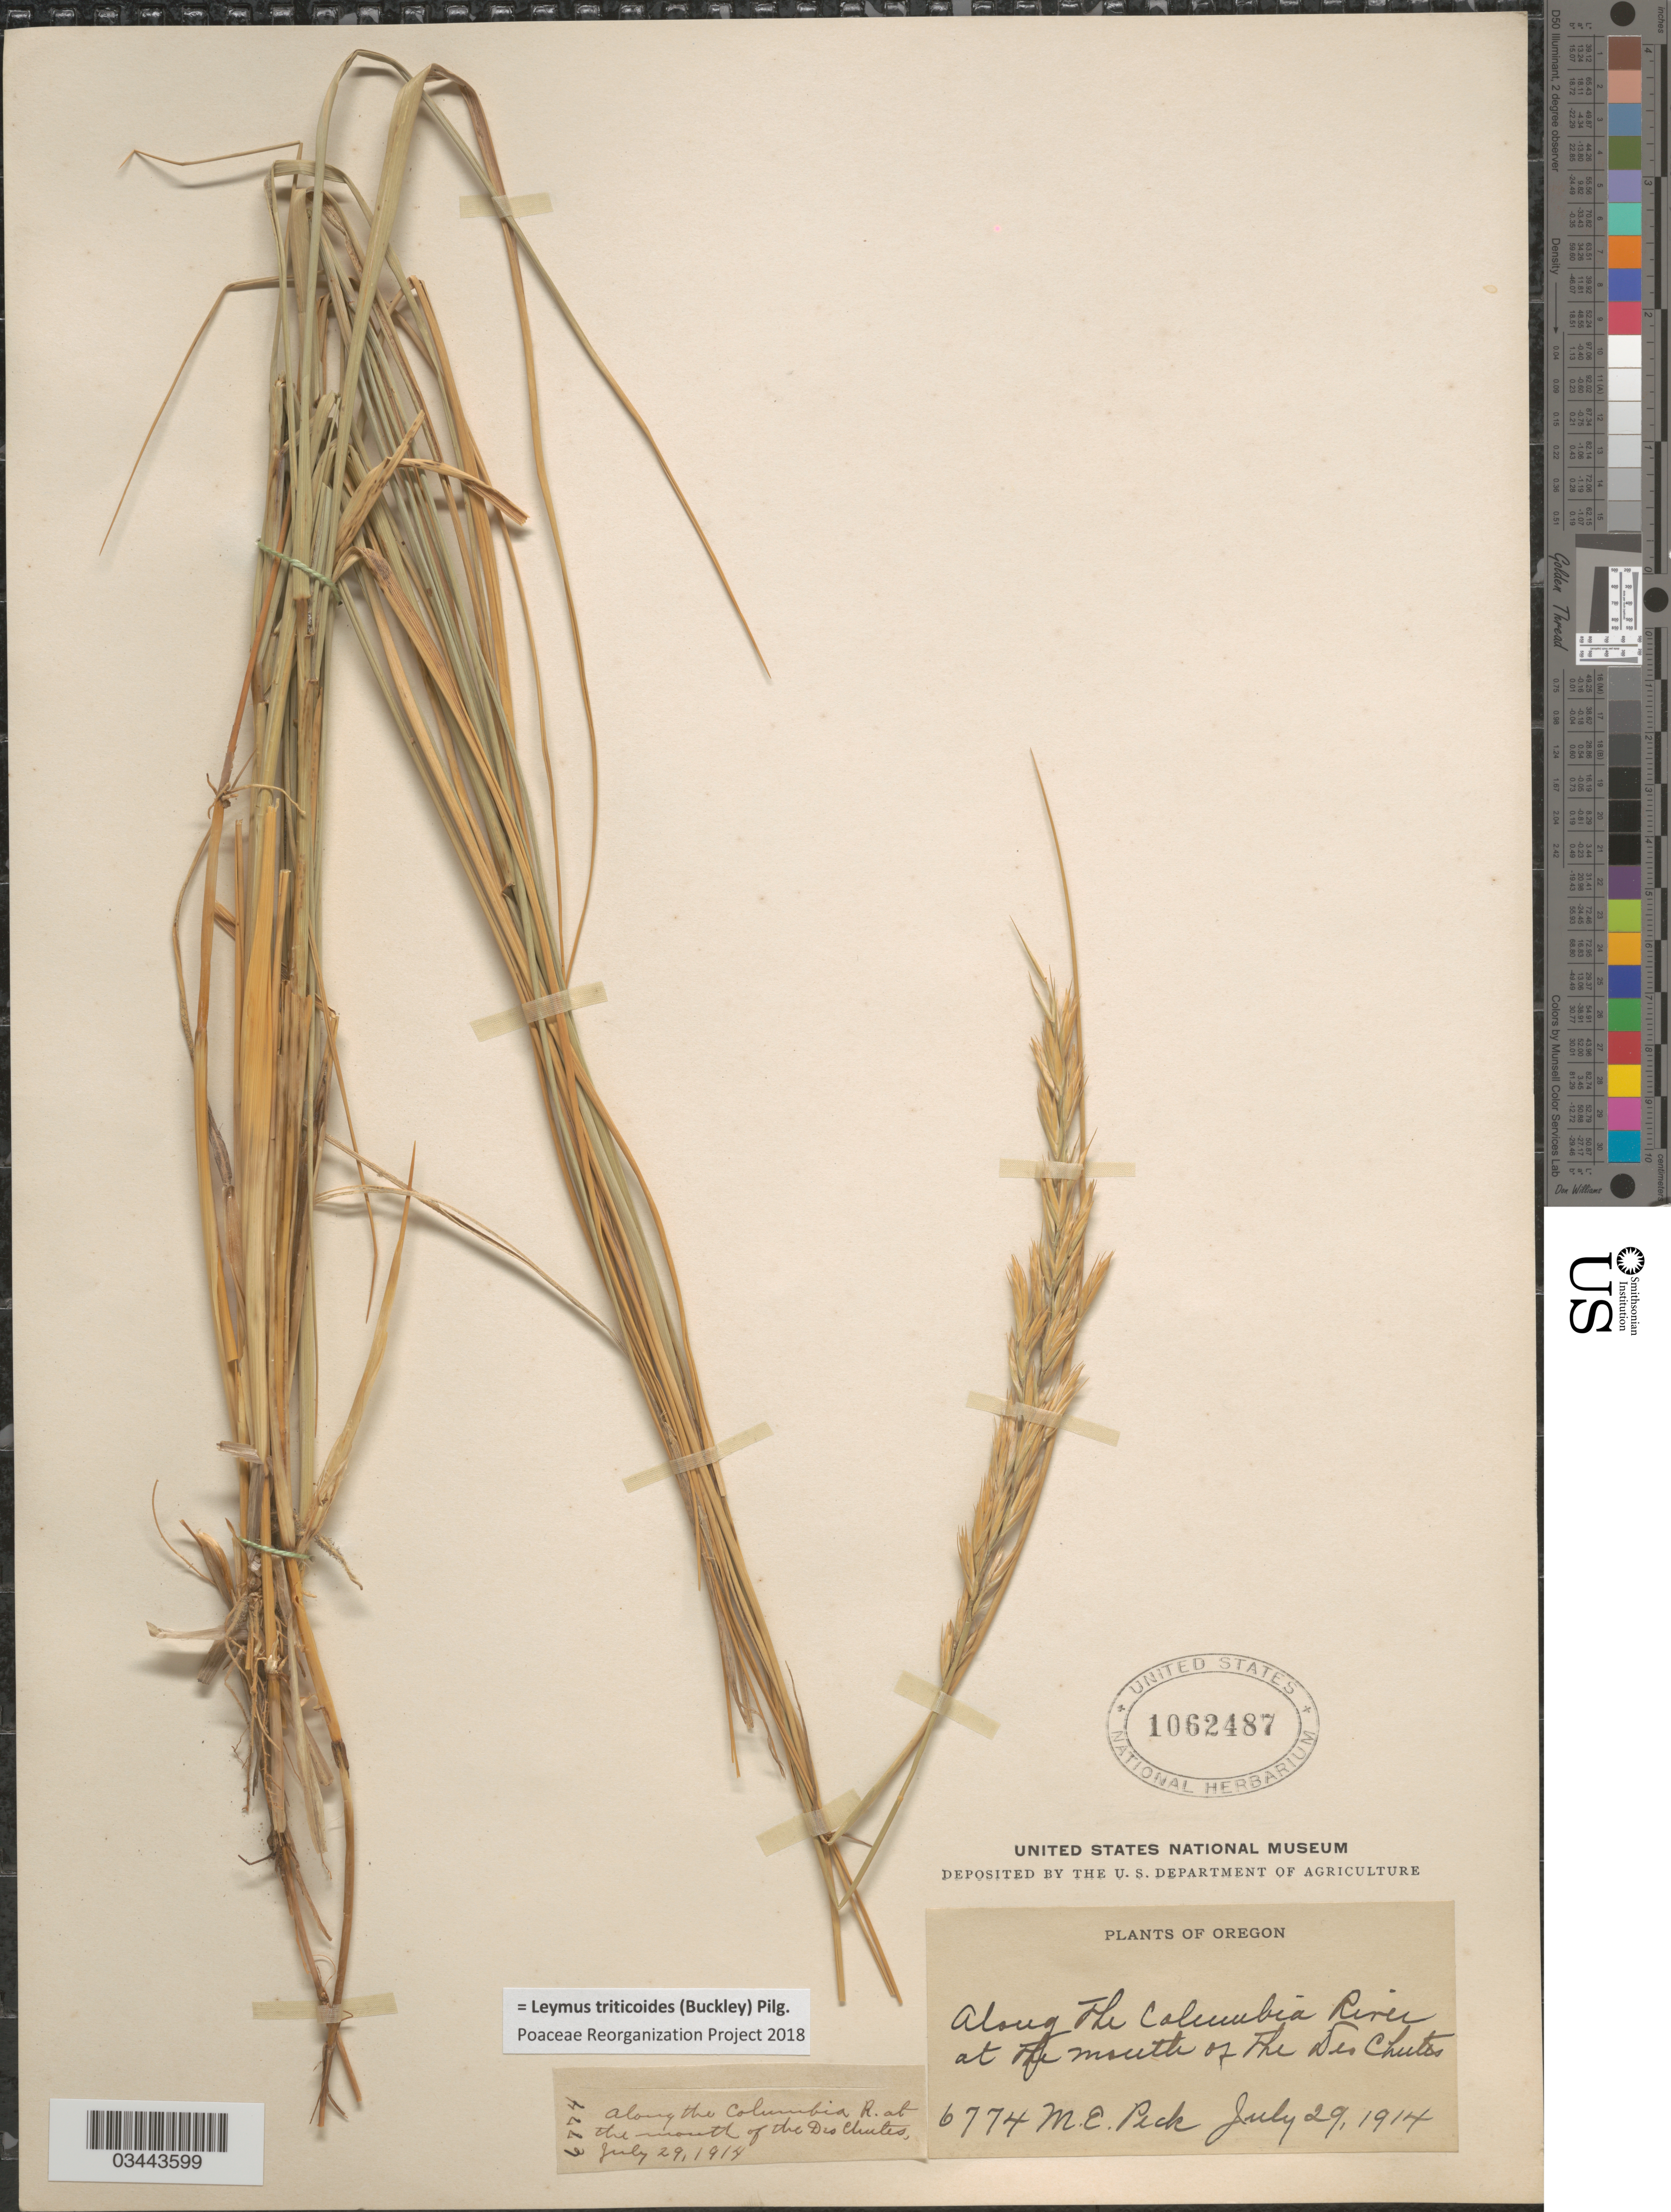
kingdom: Plantae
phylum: Tracheophyta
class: Liliopsida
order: Poales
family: Poaceae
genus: Leymus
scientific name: Leymus triticoides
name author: (Buckley) Pilg.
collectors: M. E. Peck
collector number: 6774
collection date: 1914-07-29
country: United States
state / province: Oregon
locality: Along the Columbia River at the mouth of The Deschutes.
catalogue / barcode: US 1062487